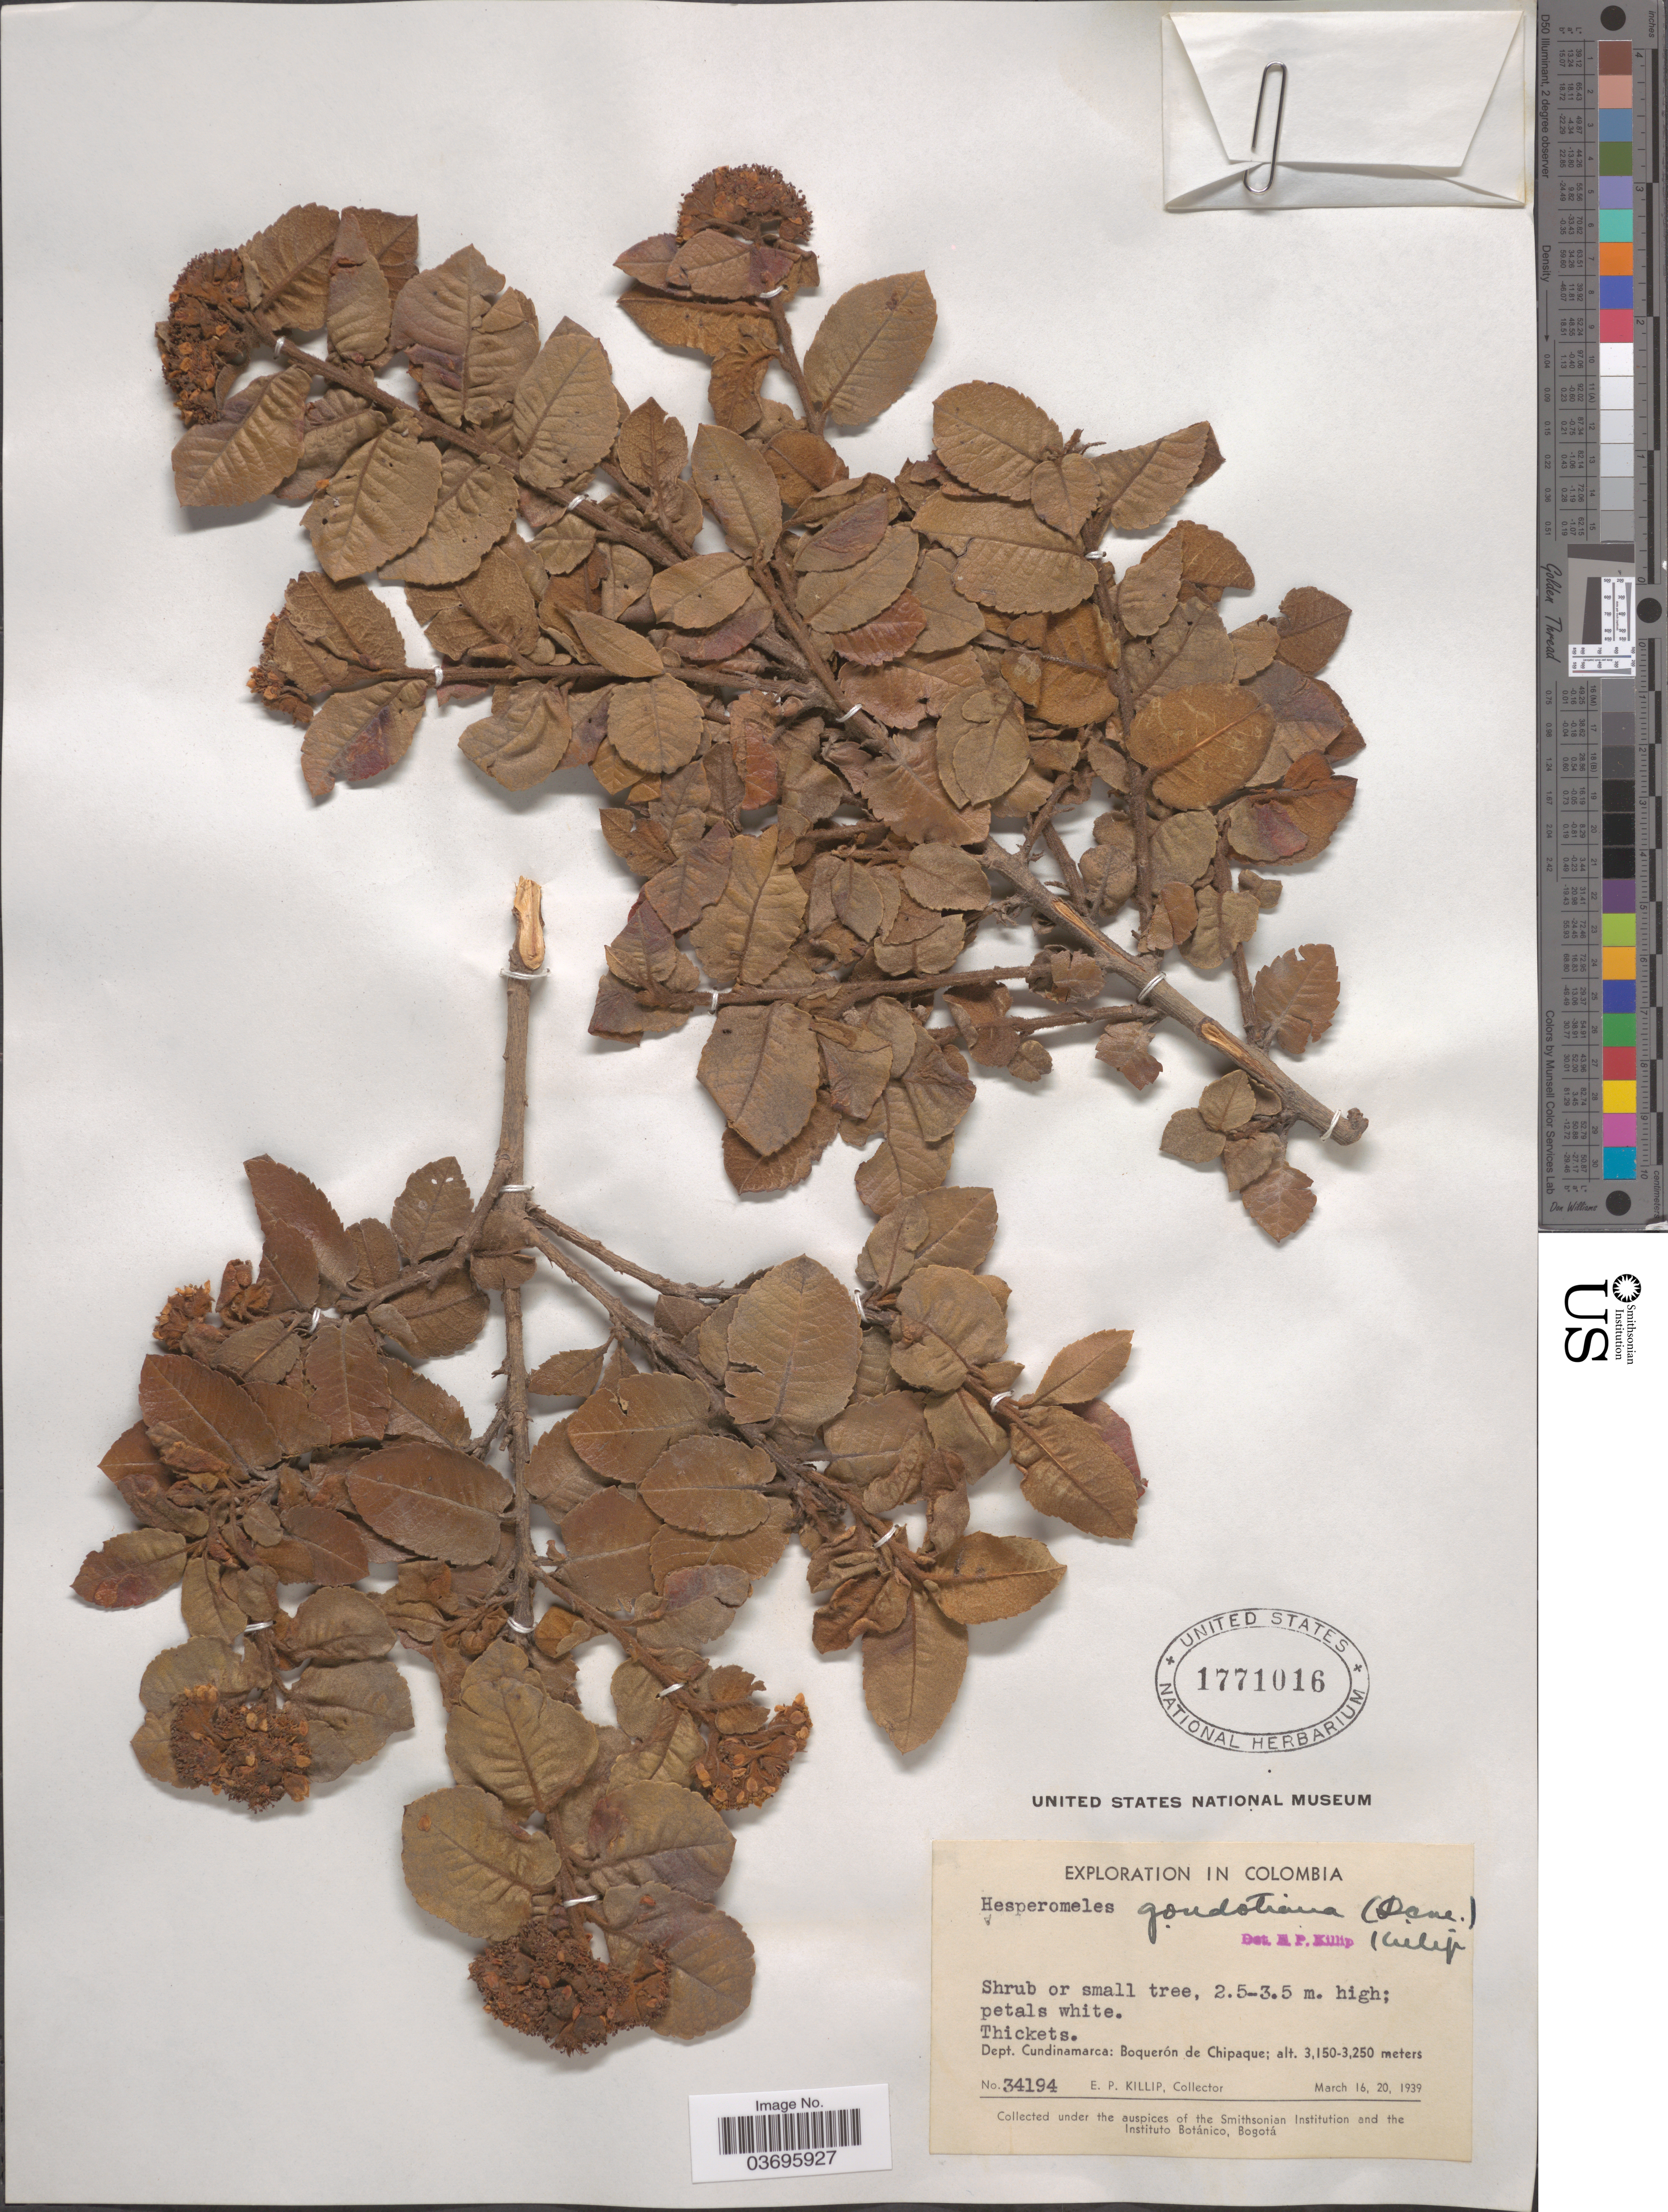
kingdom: Plantae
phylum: Tracheophyta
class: Magnoliopsida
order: Rosales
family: Rosaceae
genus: Hesperomeles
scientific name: Hesperomeles goudotiana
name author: Killip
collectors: E. P. Killip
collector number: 34194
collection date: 1939-03-16/1939-03-20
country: Colombia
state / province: Cundinamarca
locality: Dept. Cundinamarca: Boquerón de Chipaque.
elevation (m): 3150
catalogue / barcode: US 1771016